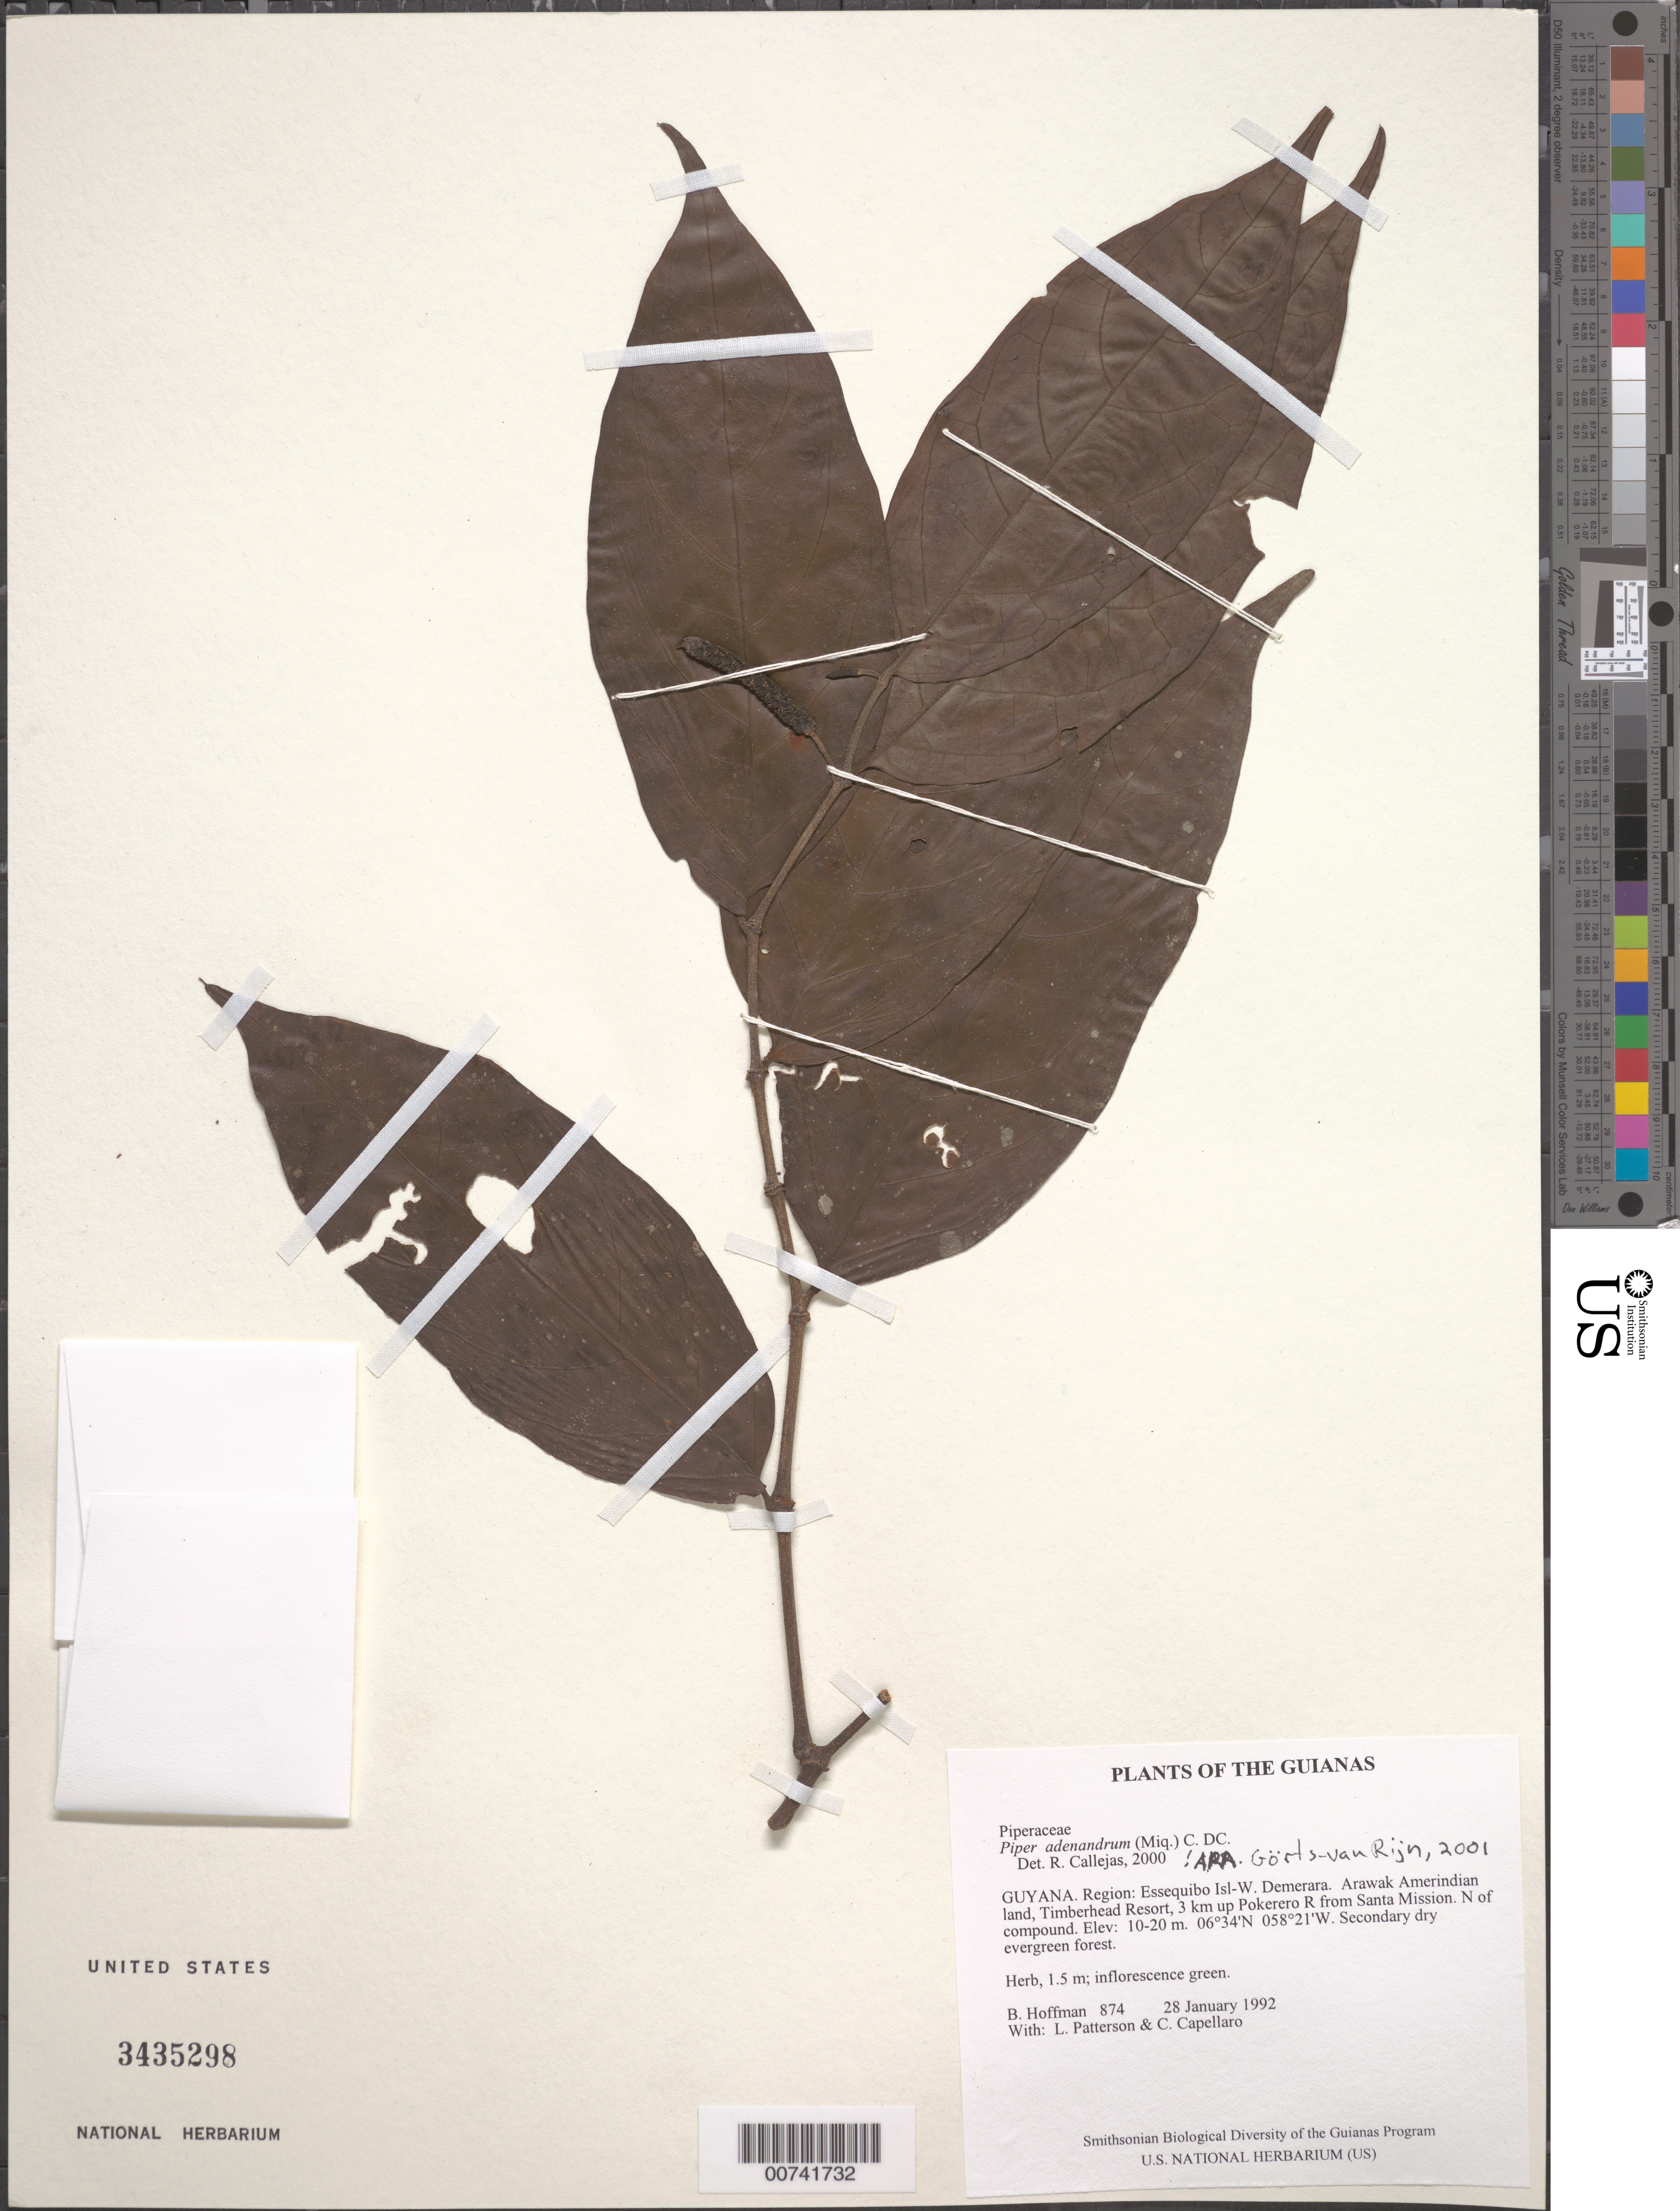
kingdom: Plantae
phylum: Tracheophyta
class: Magnoliopsida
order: Piperales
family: Piperaceae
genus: Piper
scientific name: Piper adenandrum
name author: (Miq.) C. DC.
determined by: Görts-van Rijn, A. R. A.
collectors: B. Hoffman, L. Patterson & C. Capellaro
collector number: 874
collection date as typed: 28 January 1992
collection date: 1992-01-28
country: Guyana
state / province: Essequibo Isl-W. Demerara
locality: Arawak Amerindian land, Timberhead Resort, 3 km up Pokerero River from Santa Mission. N of compound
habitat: Secondary dry evergreen forest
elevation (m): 10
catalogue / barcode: US 3435298